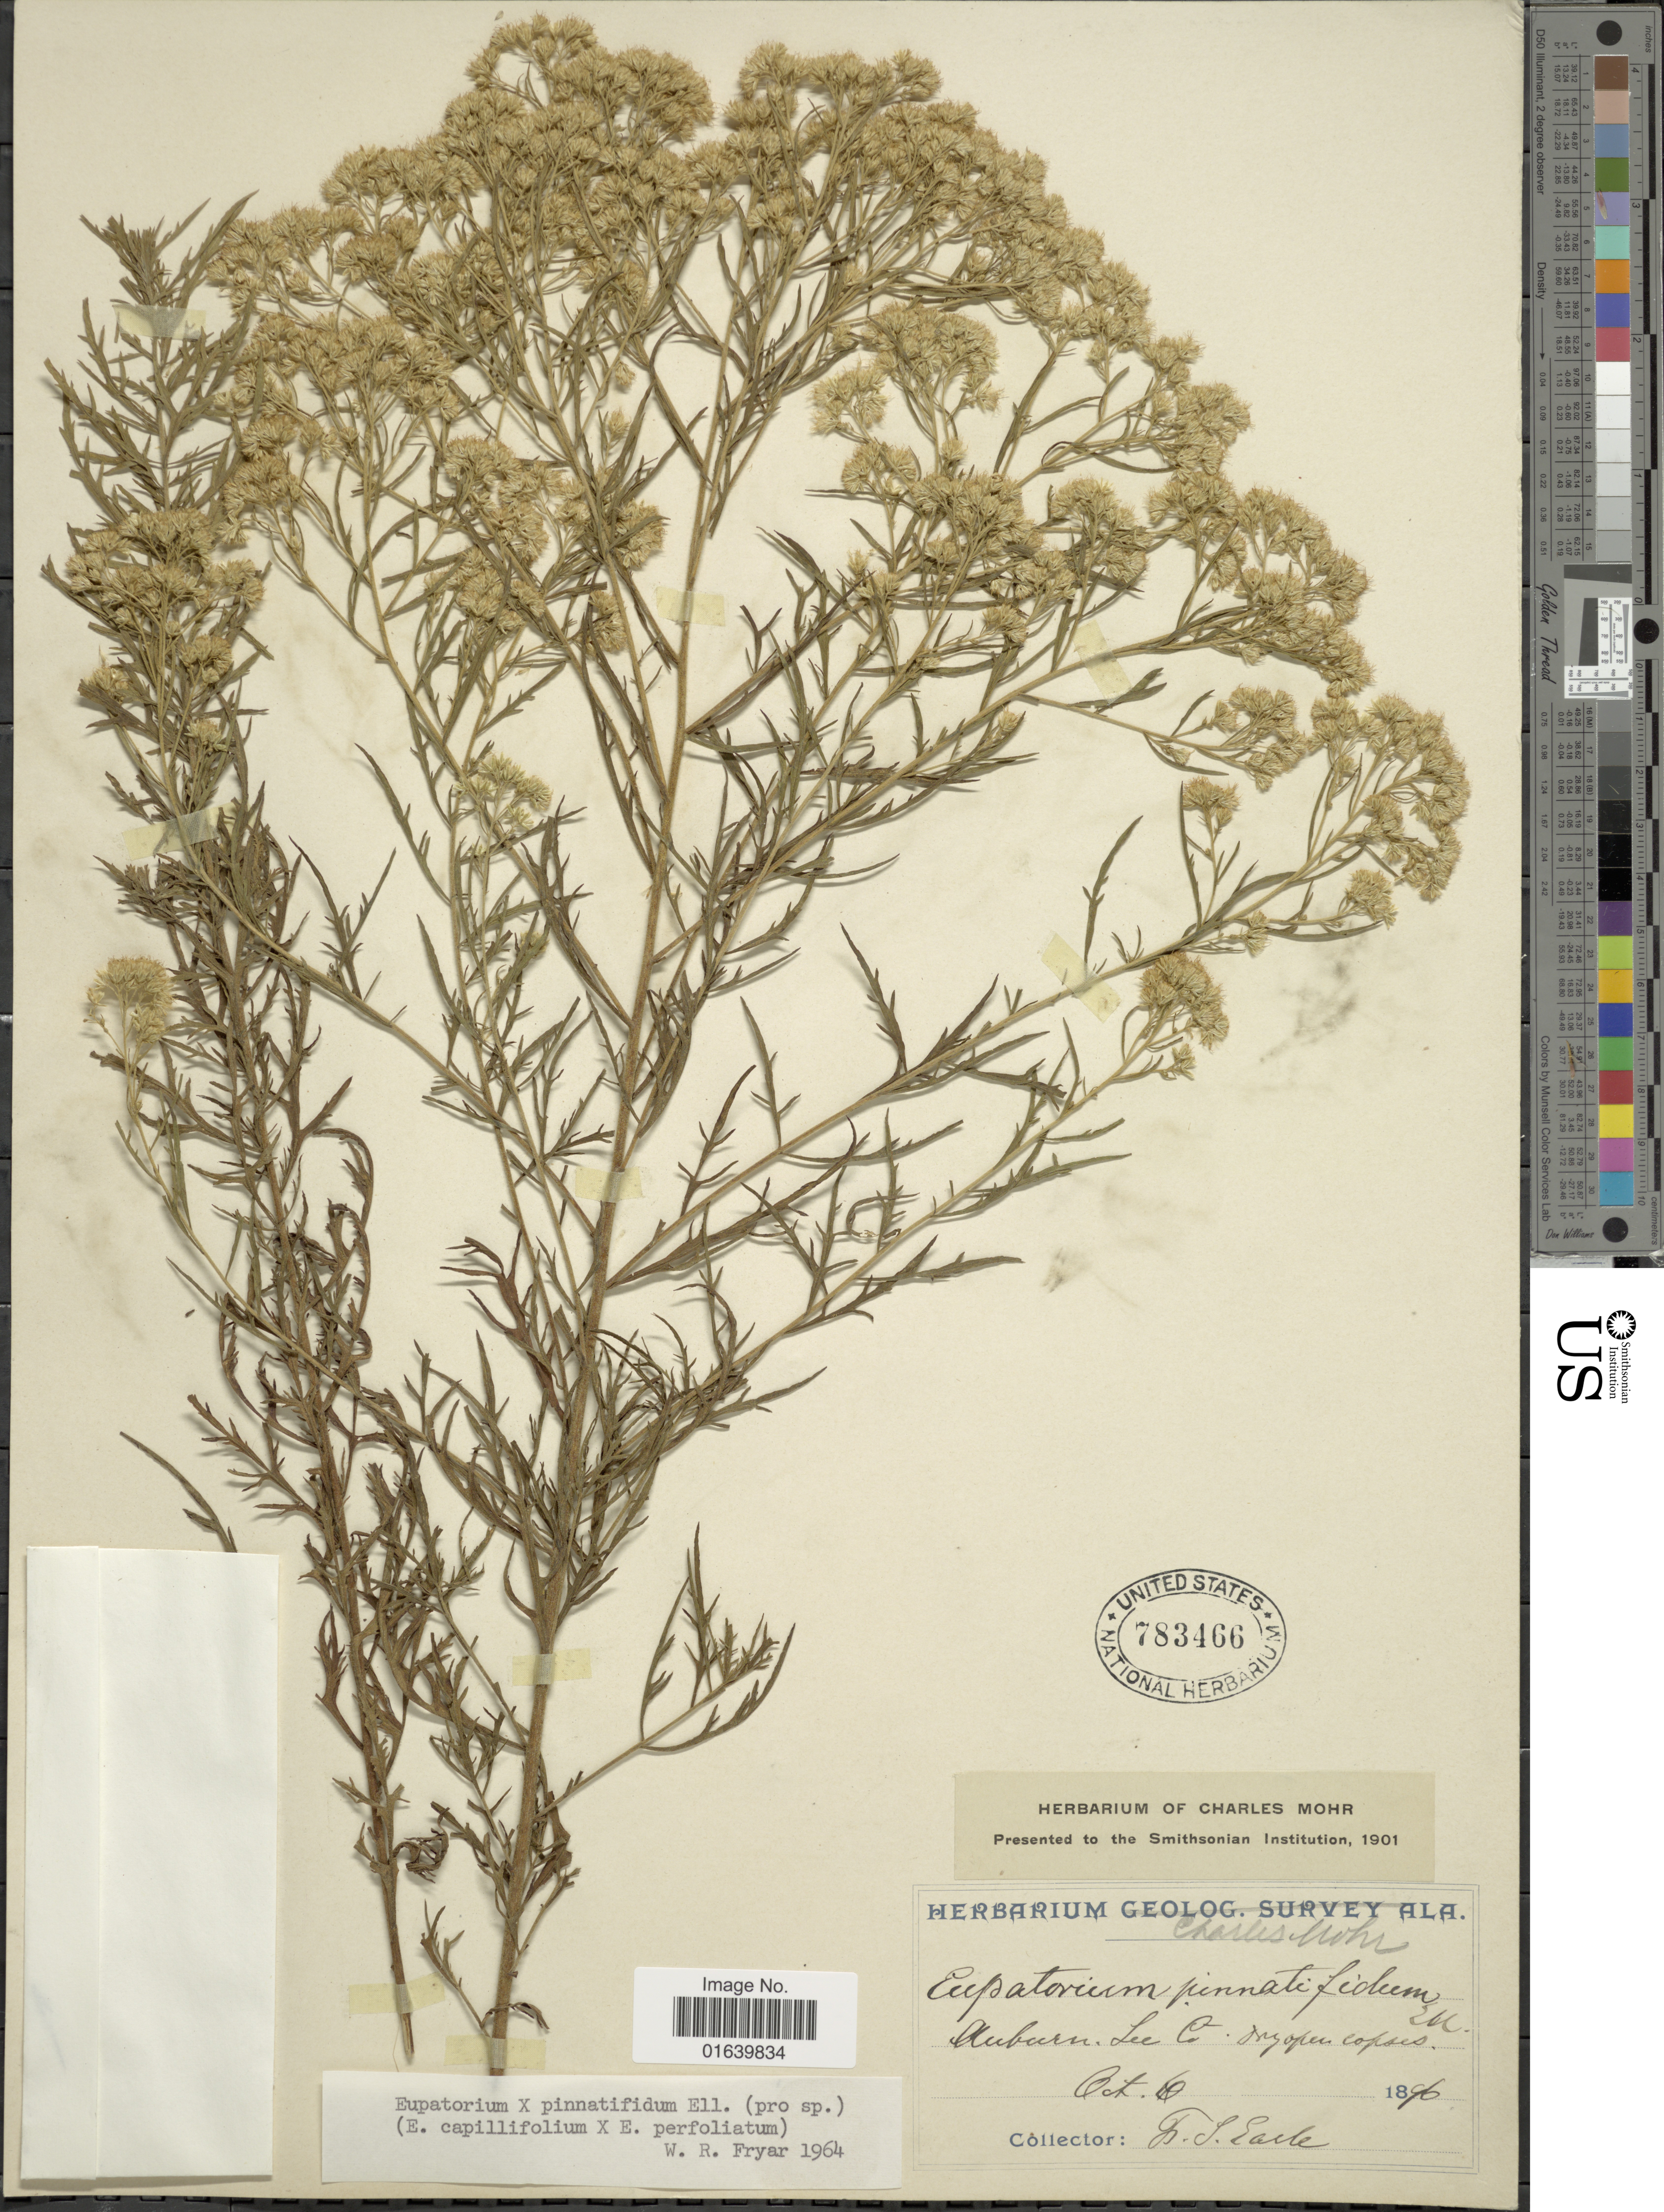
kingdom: Plantae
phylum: Tracheophyta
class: Magnoliopsida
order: Asterales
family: Asteraceae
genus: Eupatorium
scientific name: Eupatorium x pinnatifidum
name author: Elliott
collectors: F. S. Earle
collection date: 1896-10-06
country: United States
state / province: Alabama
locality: Auburn, Lee Co.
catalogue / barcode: US 783466